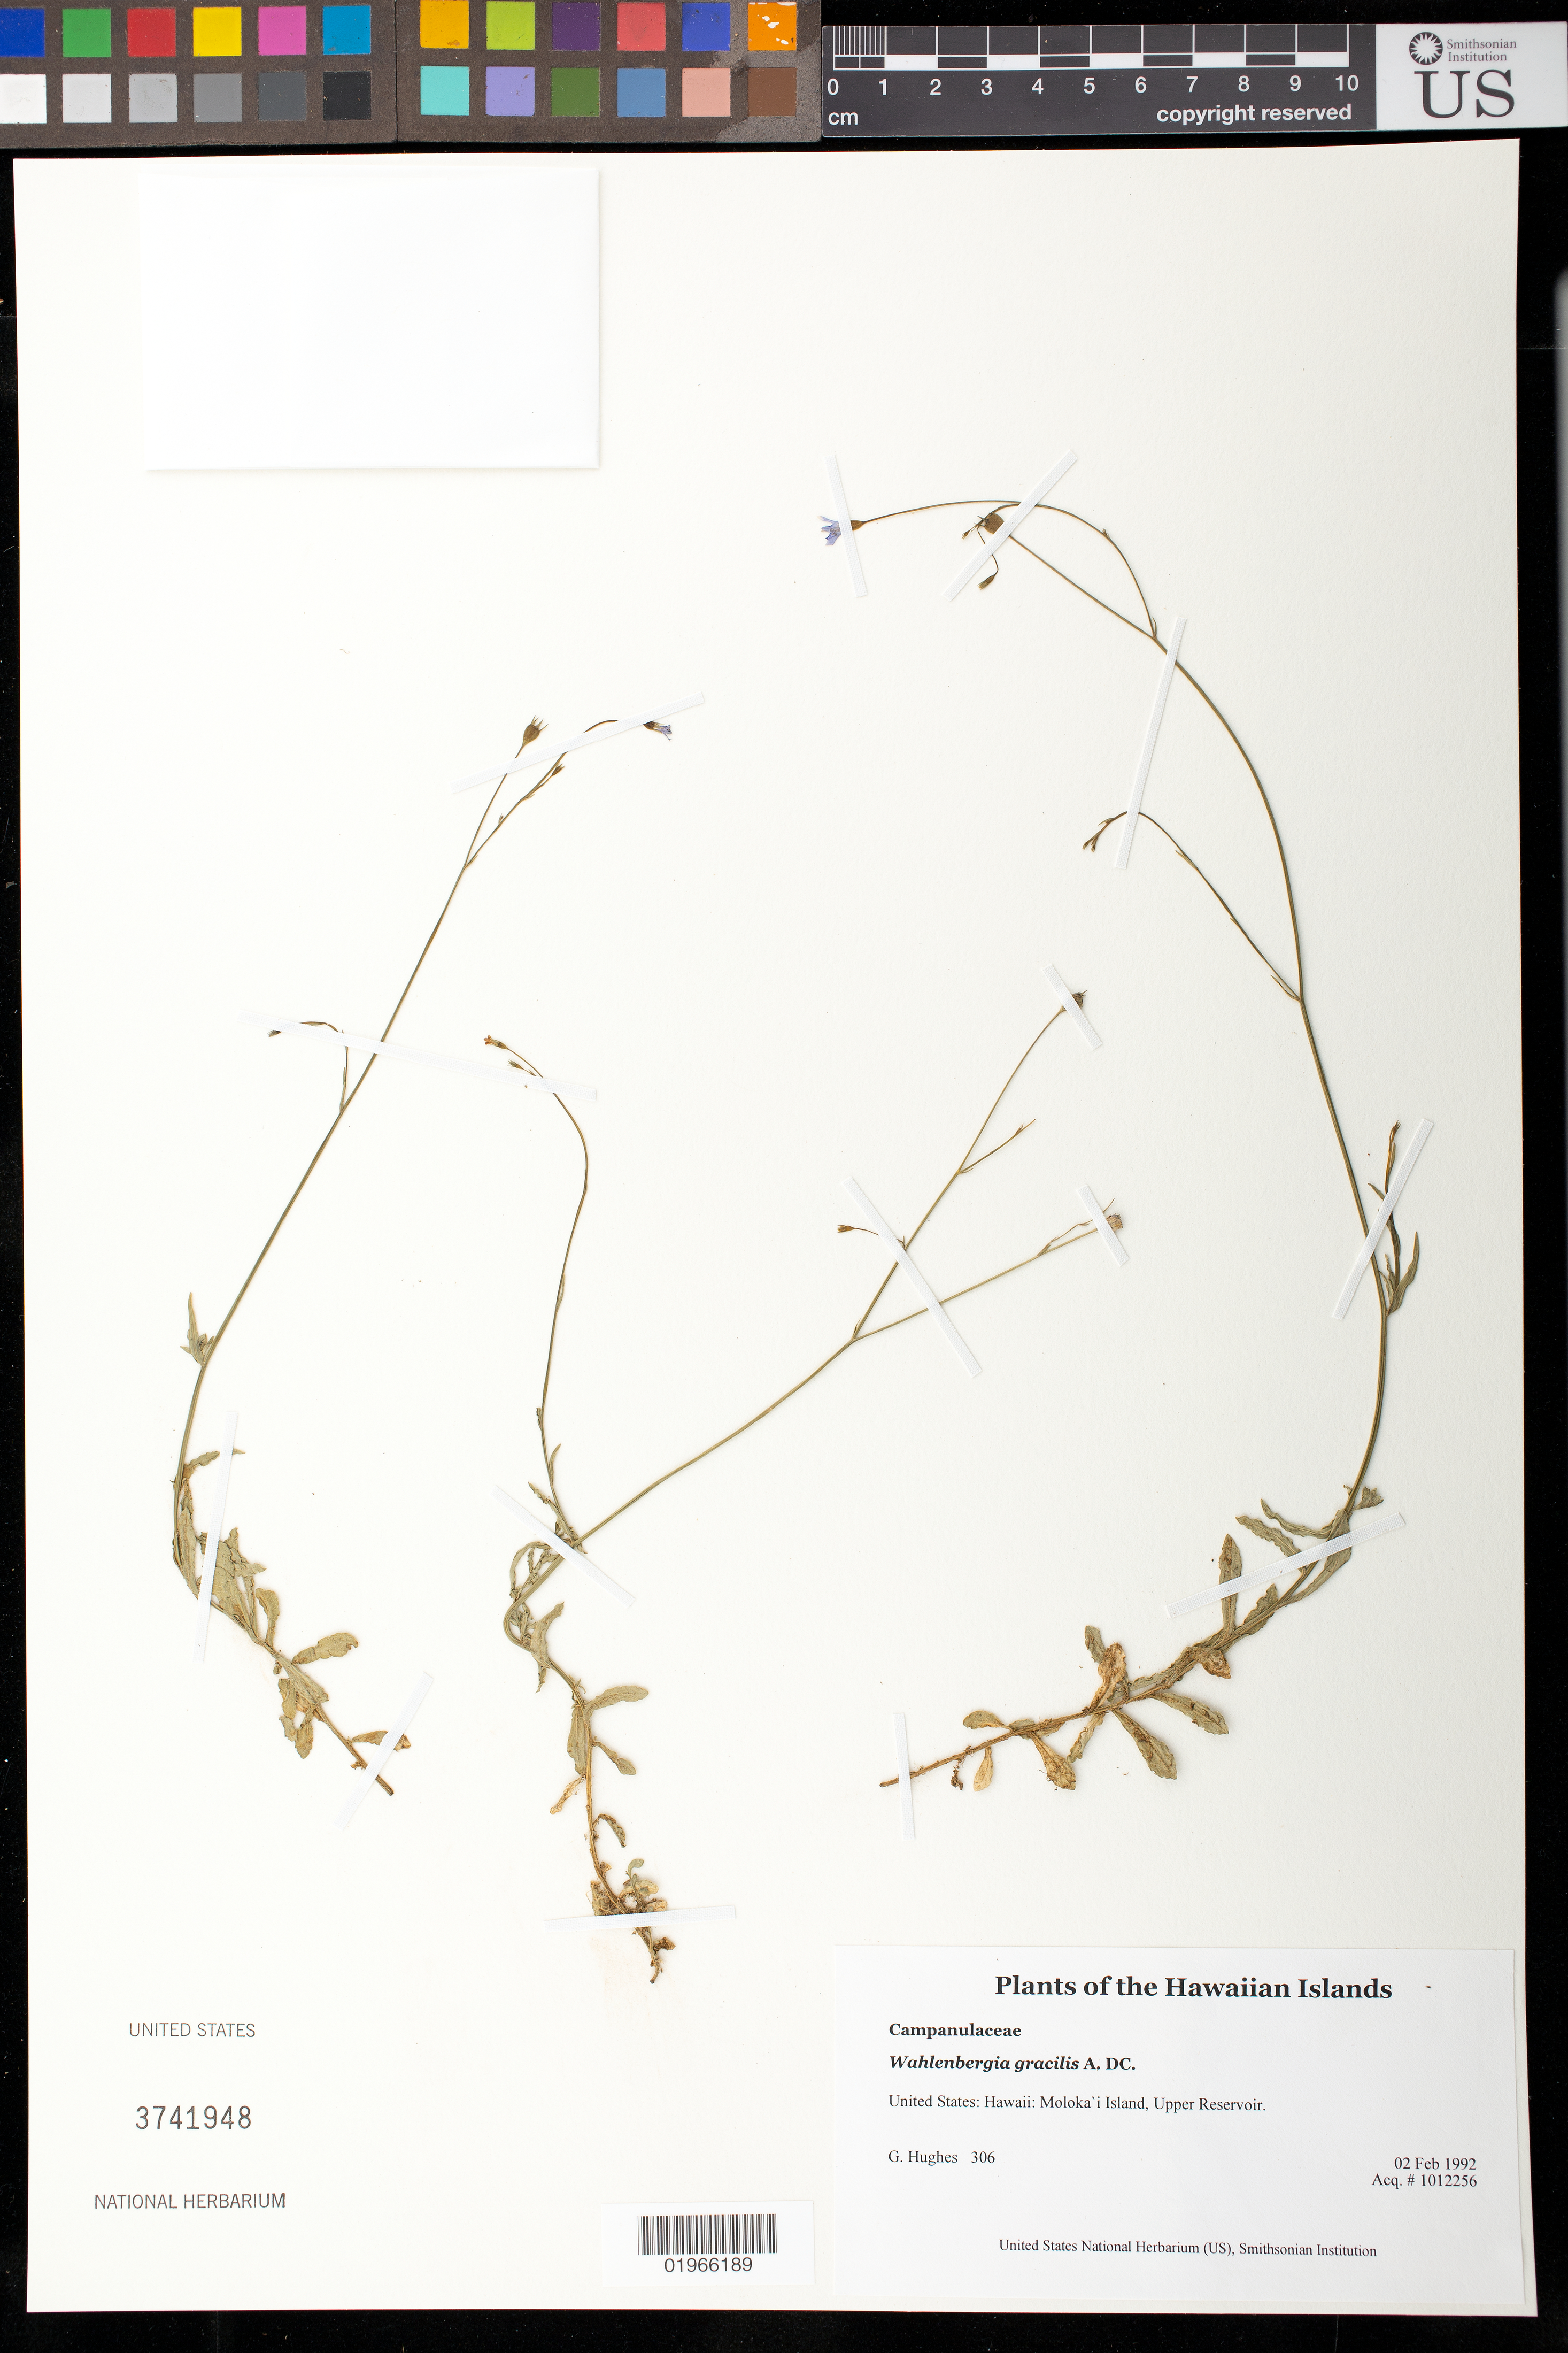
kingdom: Plantae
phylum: Tracheophyta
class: Magnoliopsida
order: Asterales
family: Campanulaceae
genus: Wahlenbergia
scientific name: Wahlenbergia gracilis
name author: A. DC.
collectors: G. Hughes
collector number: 306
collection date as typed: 2-2-92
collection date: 1992-02-02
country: United States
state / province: Hawaii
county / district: Maui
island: Moloka'i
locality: Upper Reservoir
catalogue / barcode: US 3741948